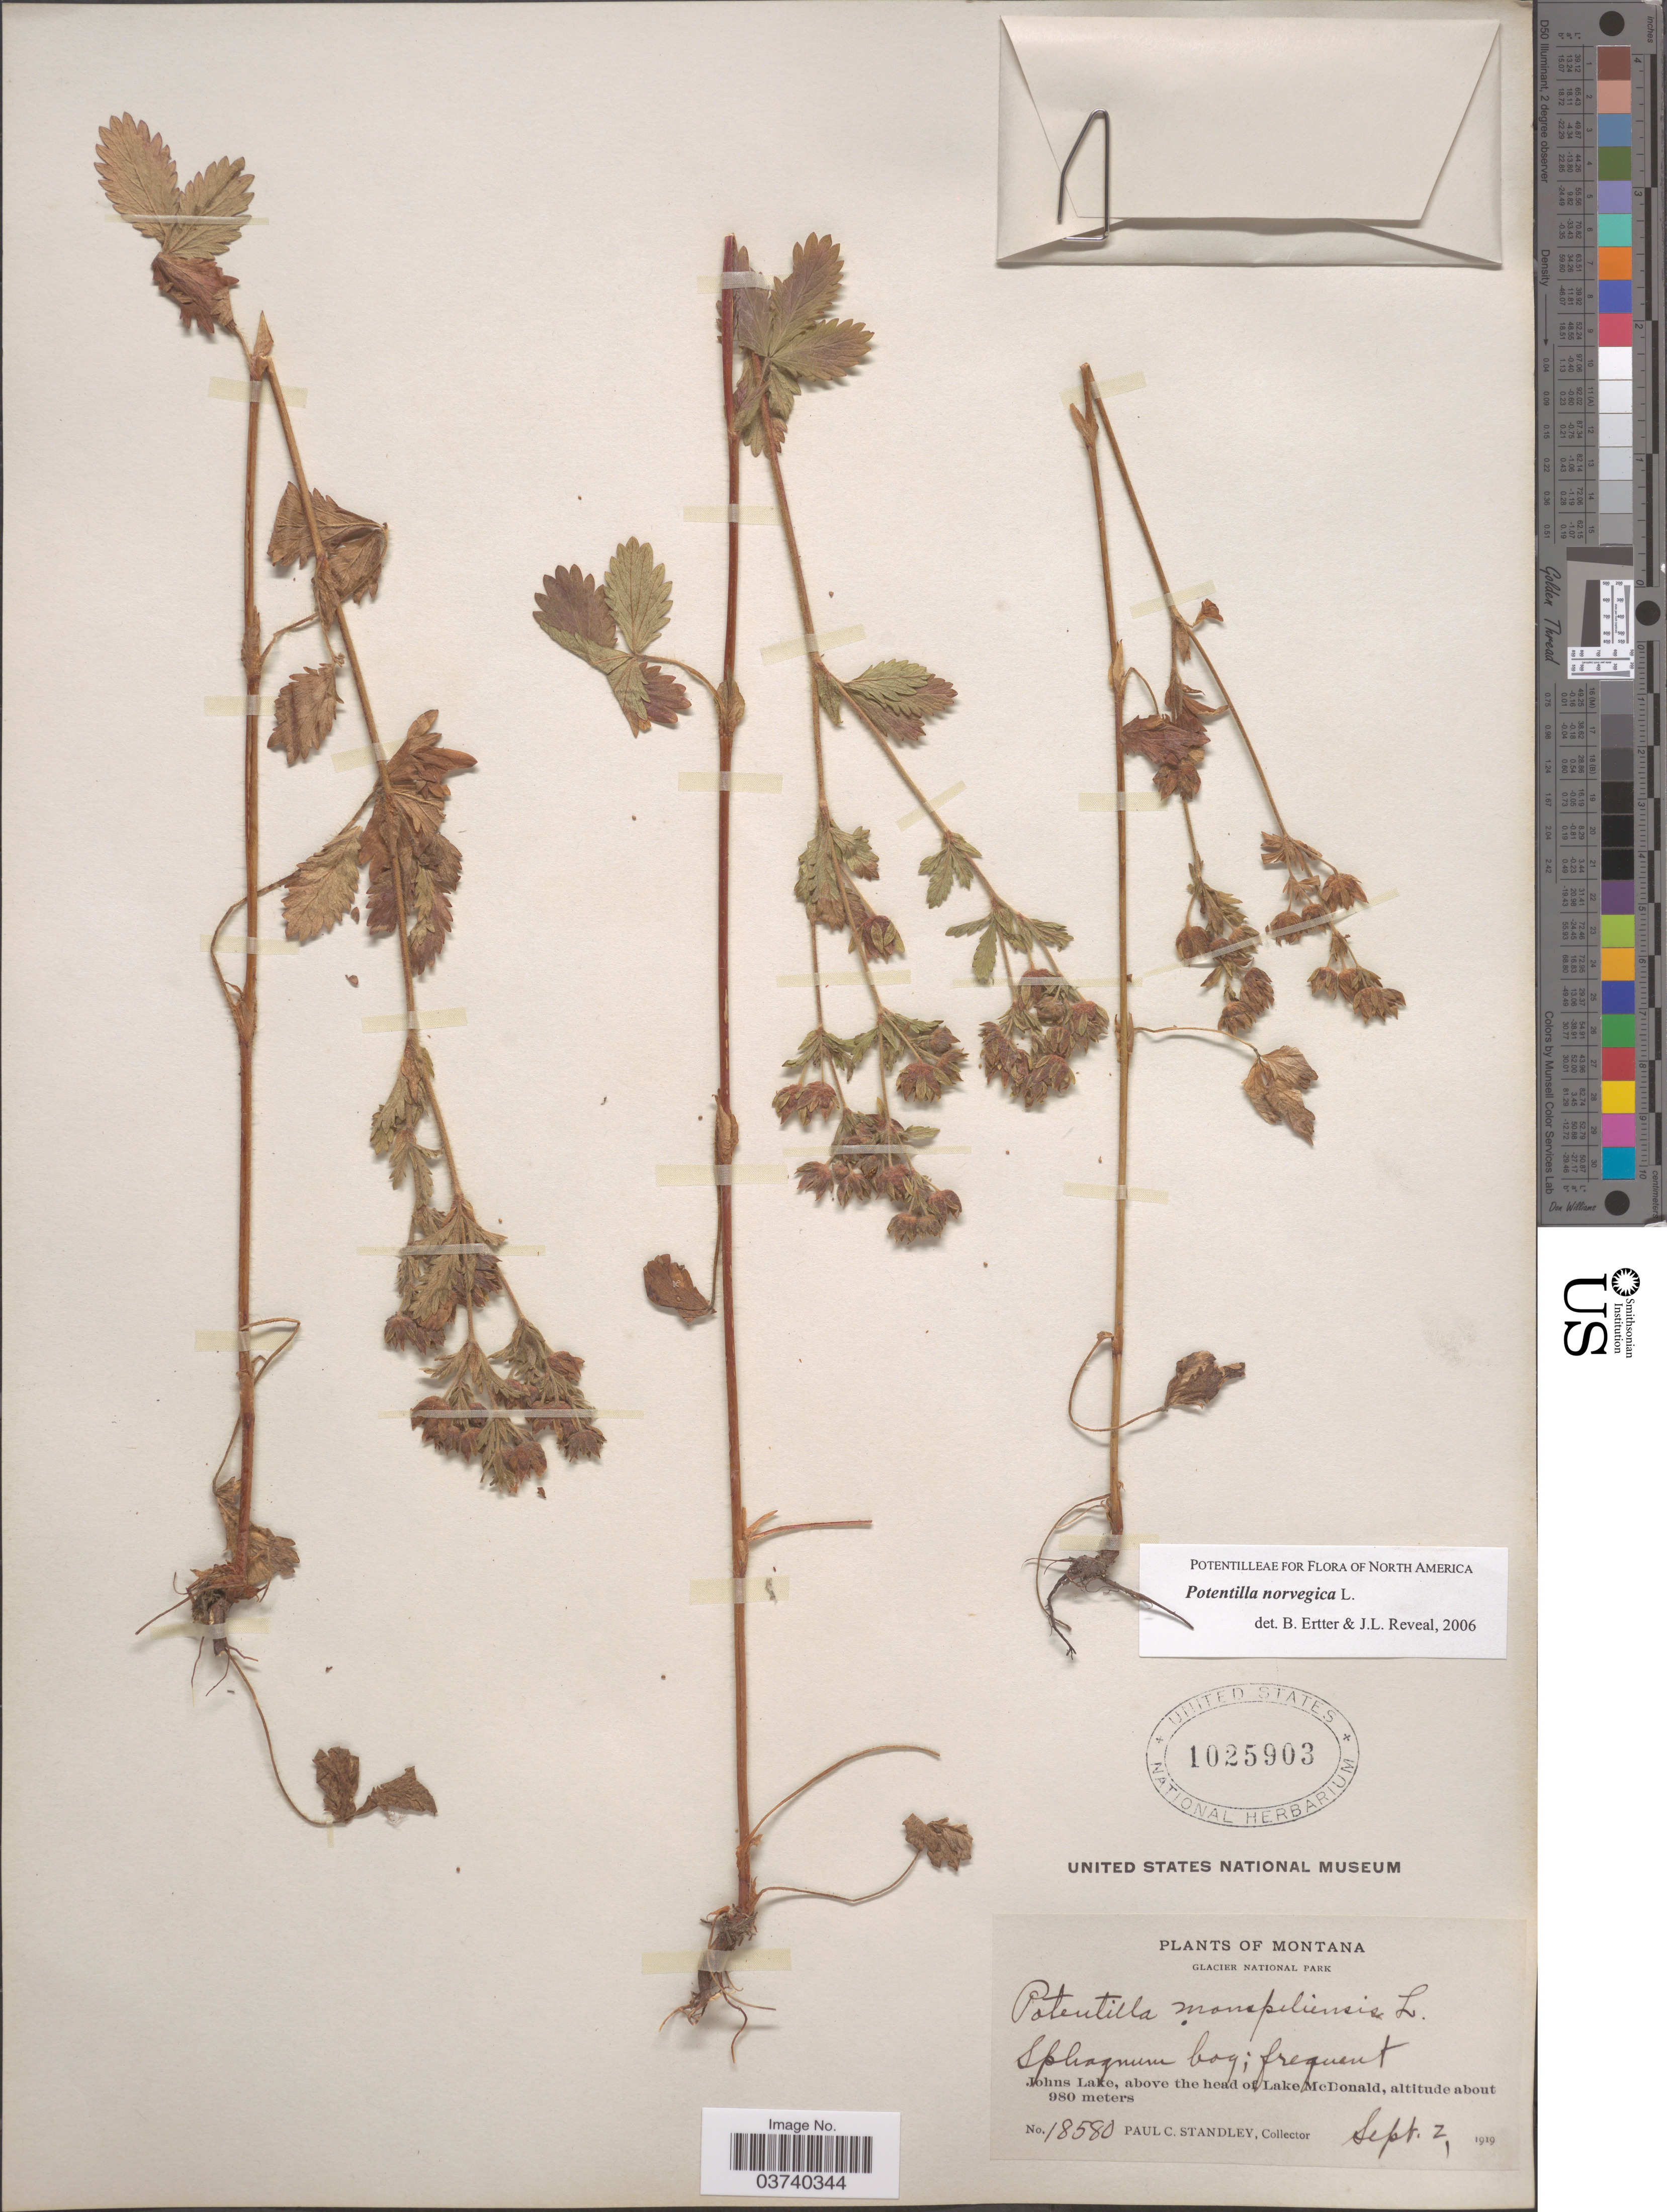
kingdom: Plantae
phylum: Tracheophyta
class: Magnoliopsida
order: Rosales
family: Rosaceae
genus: Potentilla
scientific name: Potentilla norvegica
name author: L.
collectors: P. C. Standley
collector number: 18580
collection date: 1919-09-02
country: United States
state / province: Montana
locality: Glacier National Park. Johns Lake, above the head of Lake McDonald.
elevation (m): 980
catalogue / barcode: US 1025903